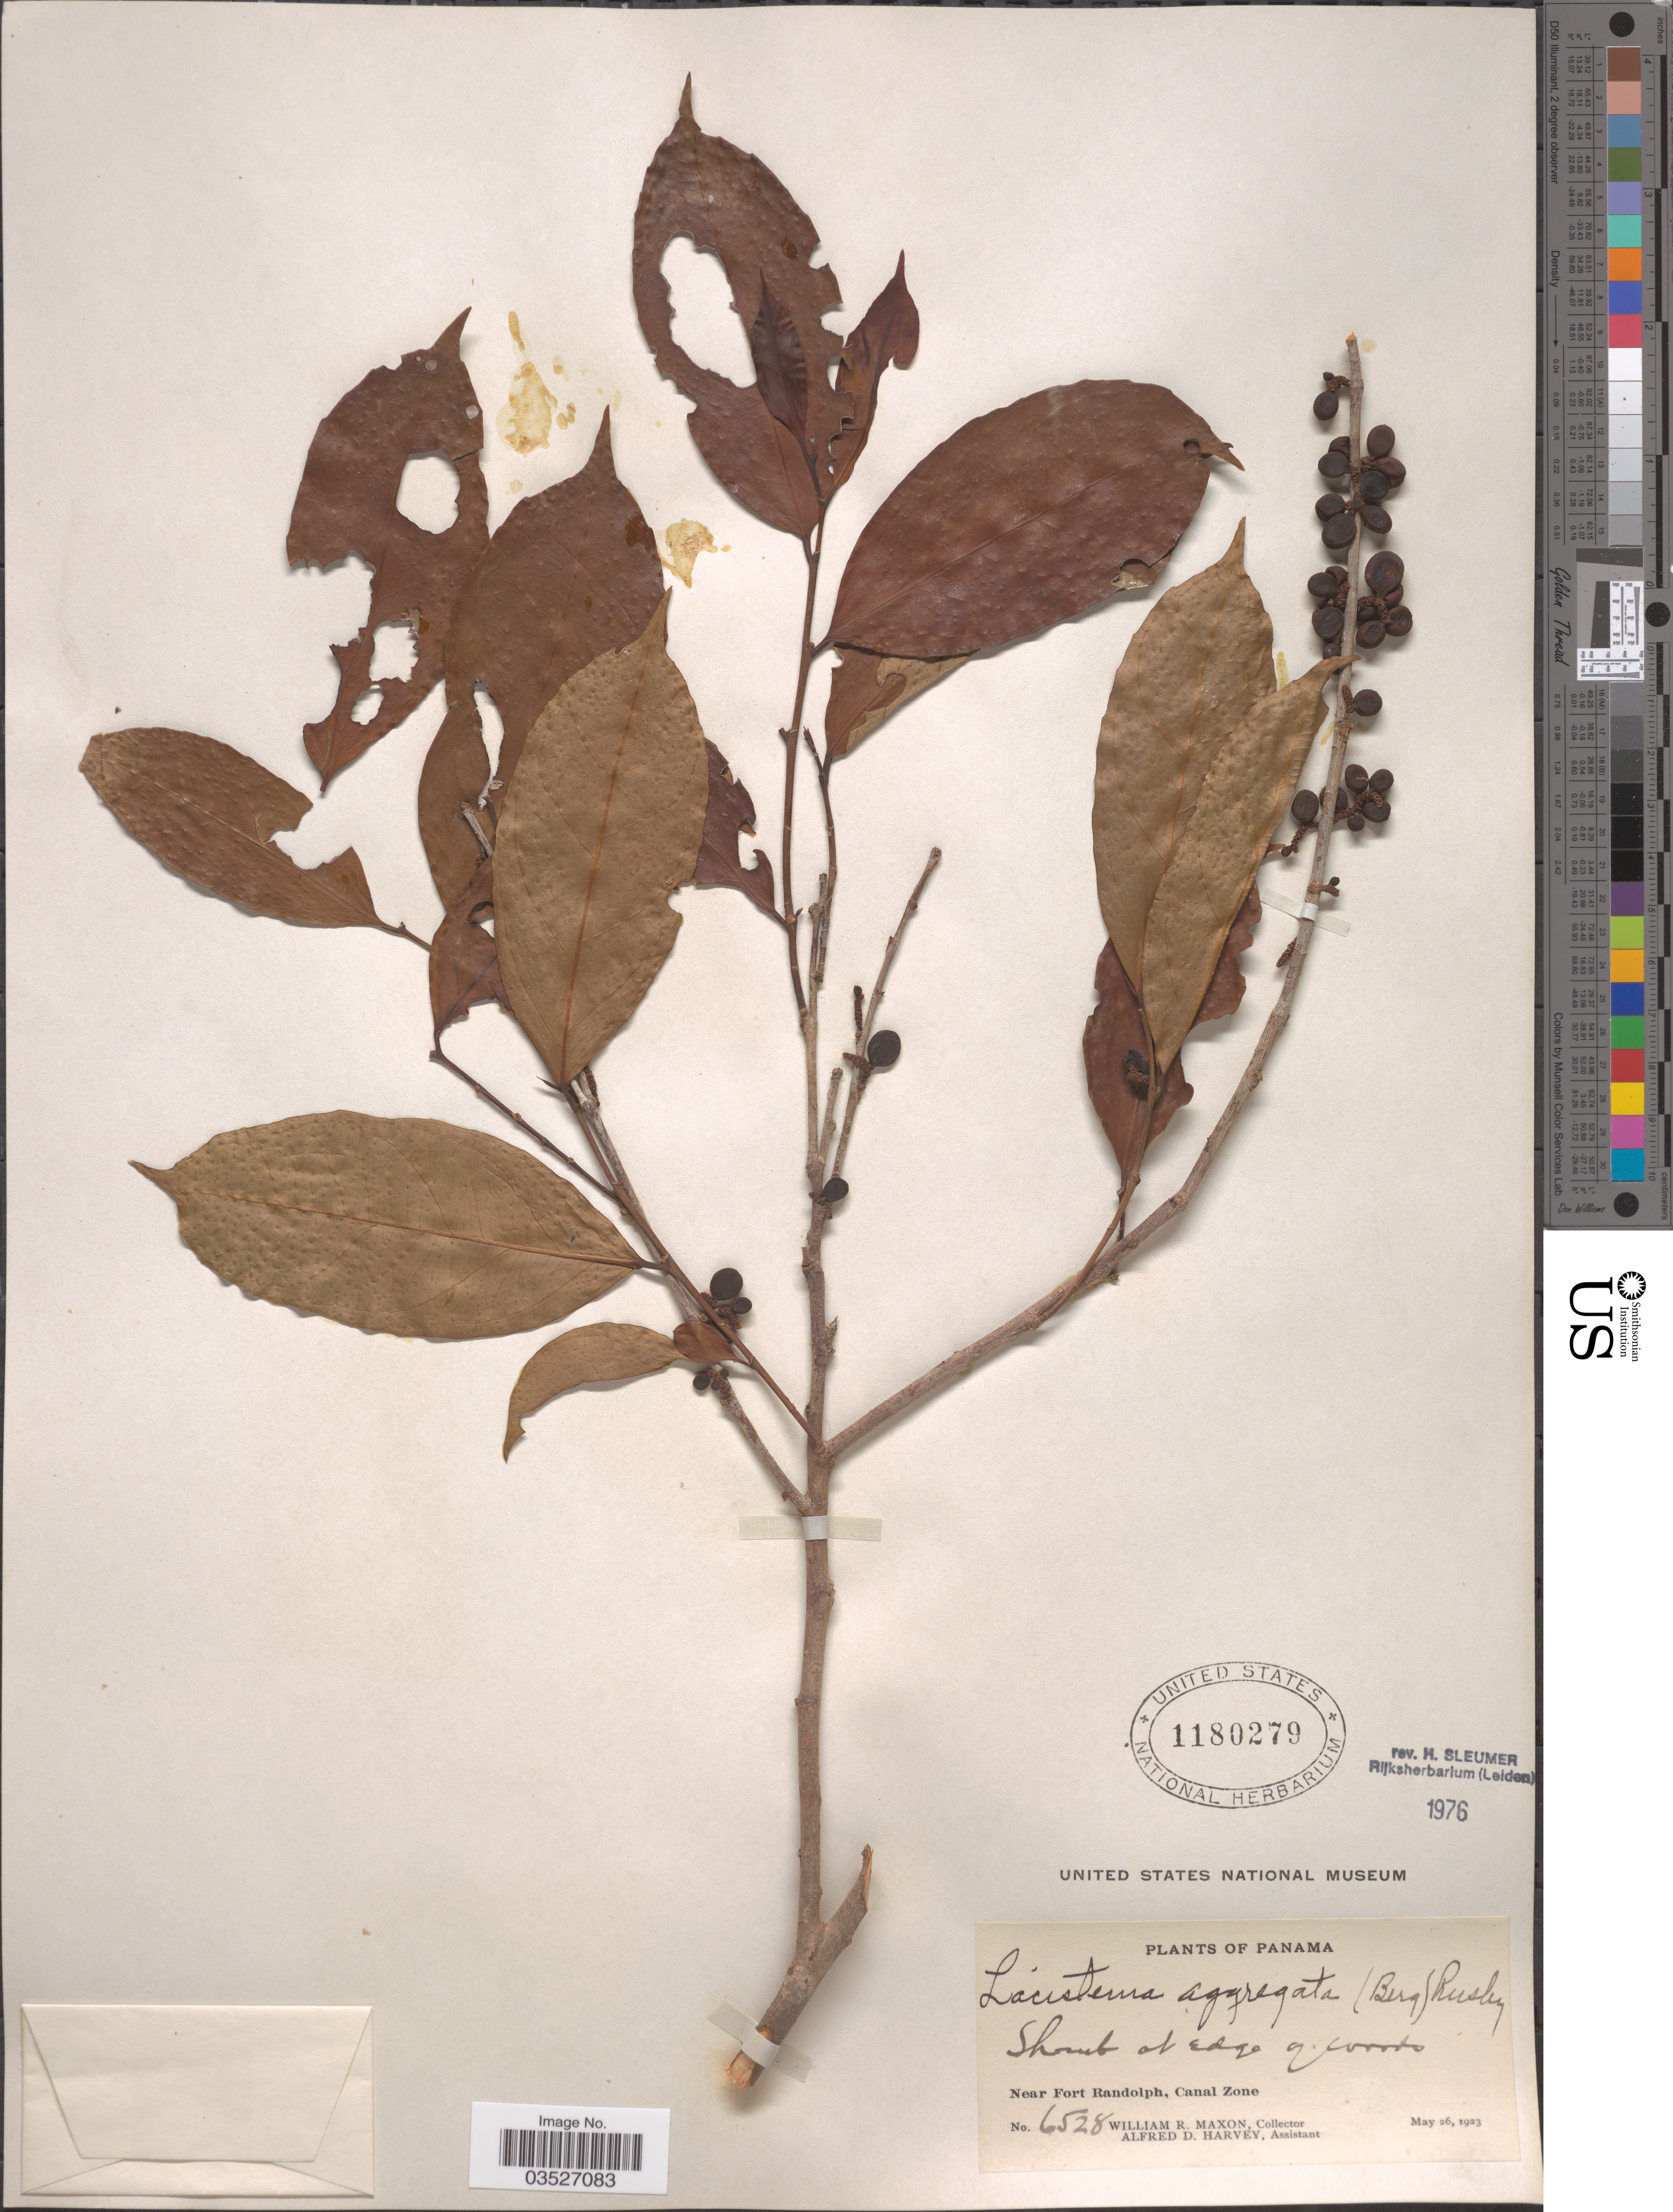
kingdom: Plantae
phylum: Tracheophyta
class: Magnoliopsida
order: Malpighiales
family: Lacistemataceae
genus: Lacistema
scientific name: Lacistema aggregatum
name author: (P.J. Bergius) Rusby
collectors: W. R. Maxon & A. D. Harvey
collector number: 6528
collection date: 1923-05-26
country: Panama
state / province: Colón / Panamá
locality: Near Fort Randolph, Canal Zone.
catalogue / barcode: US 1180279